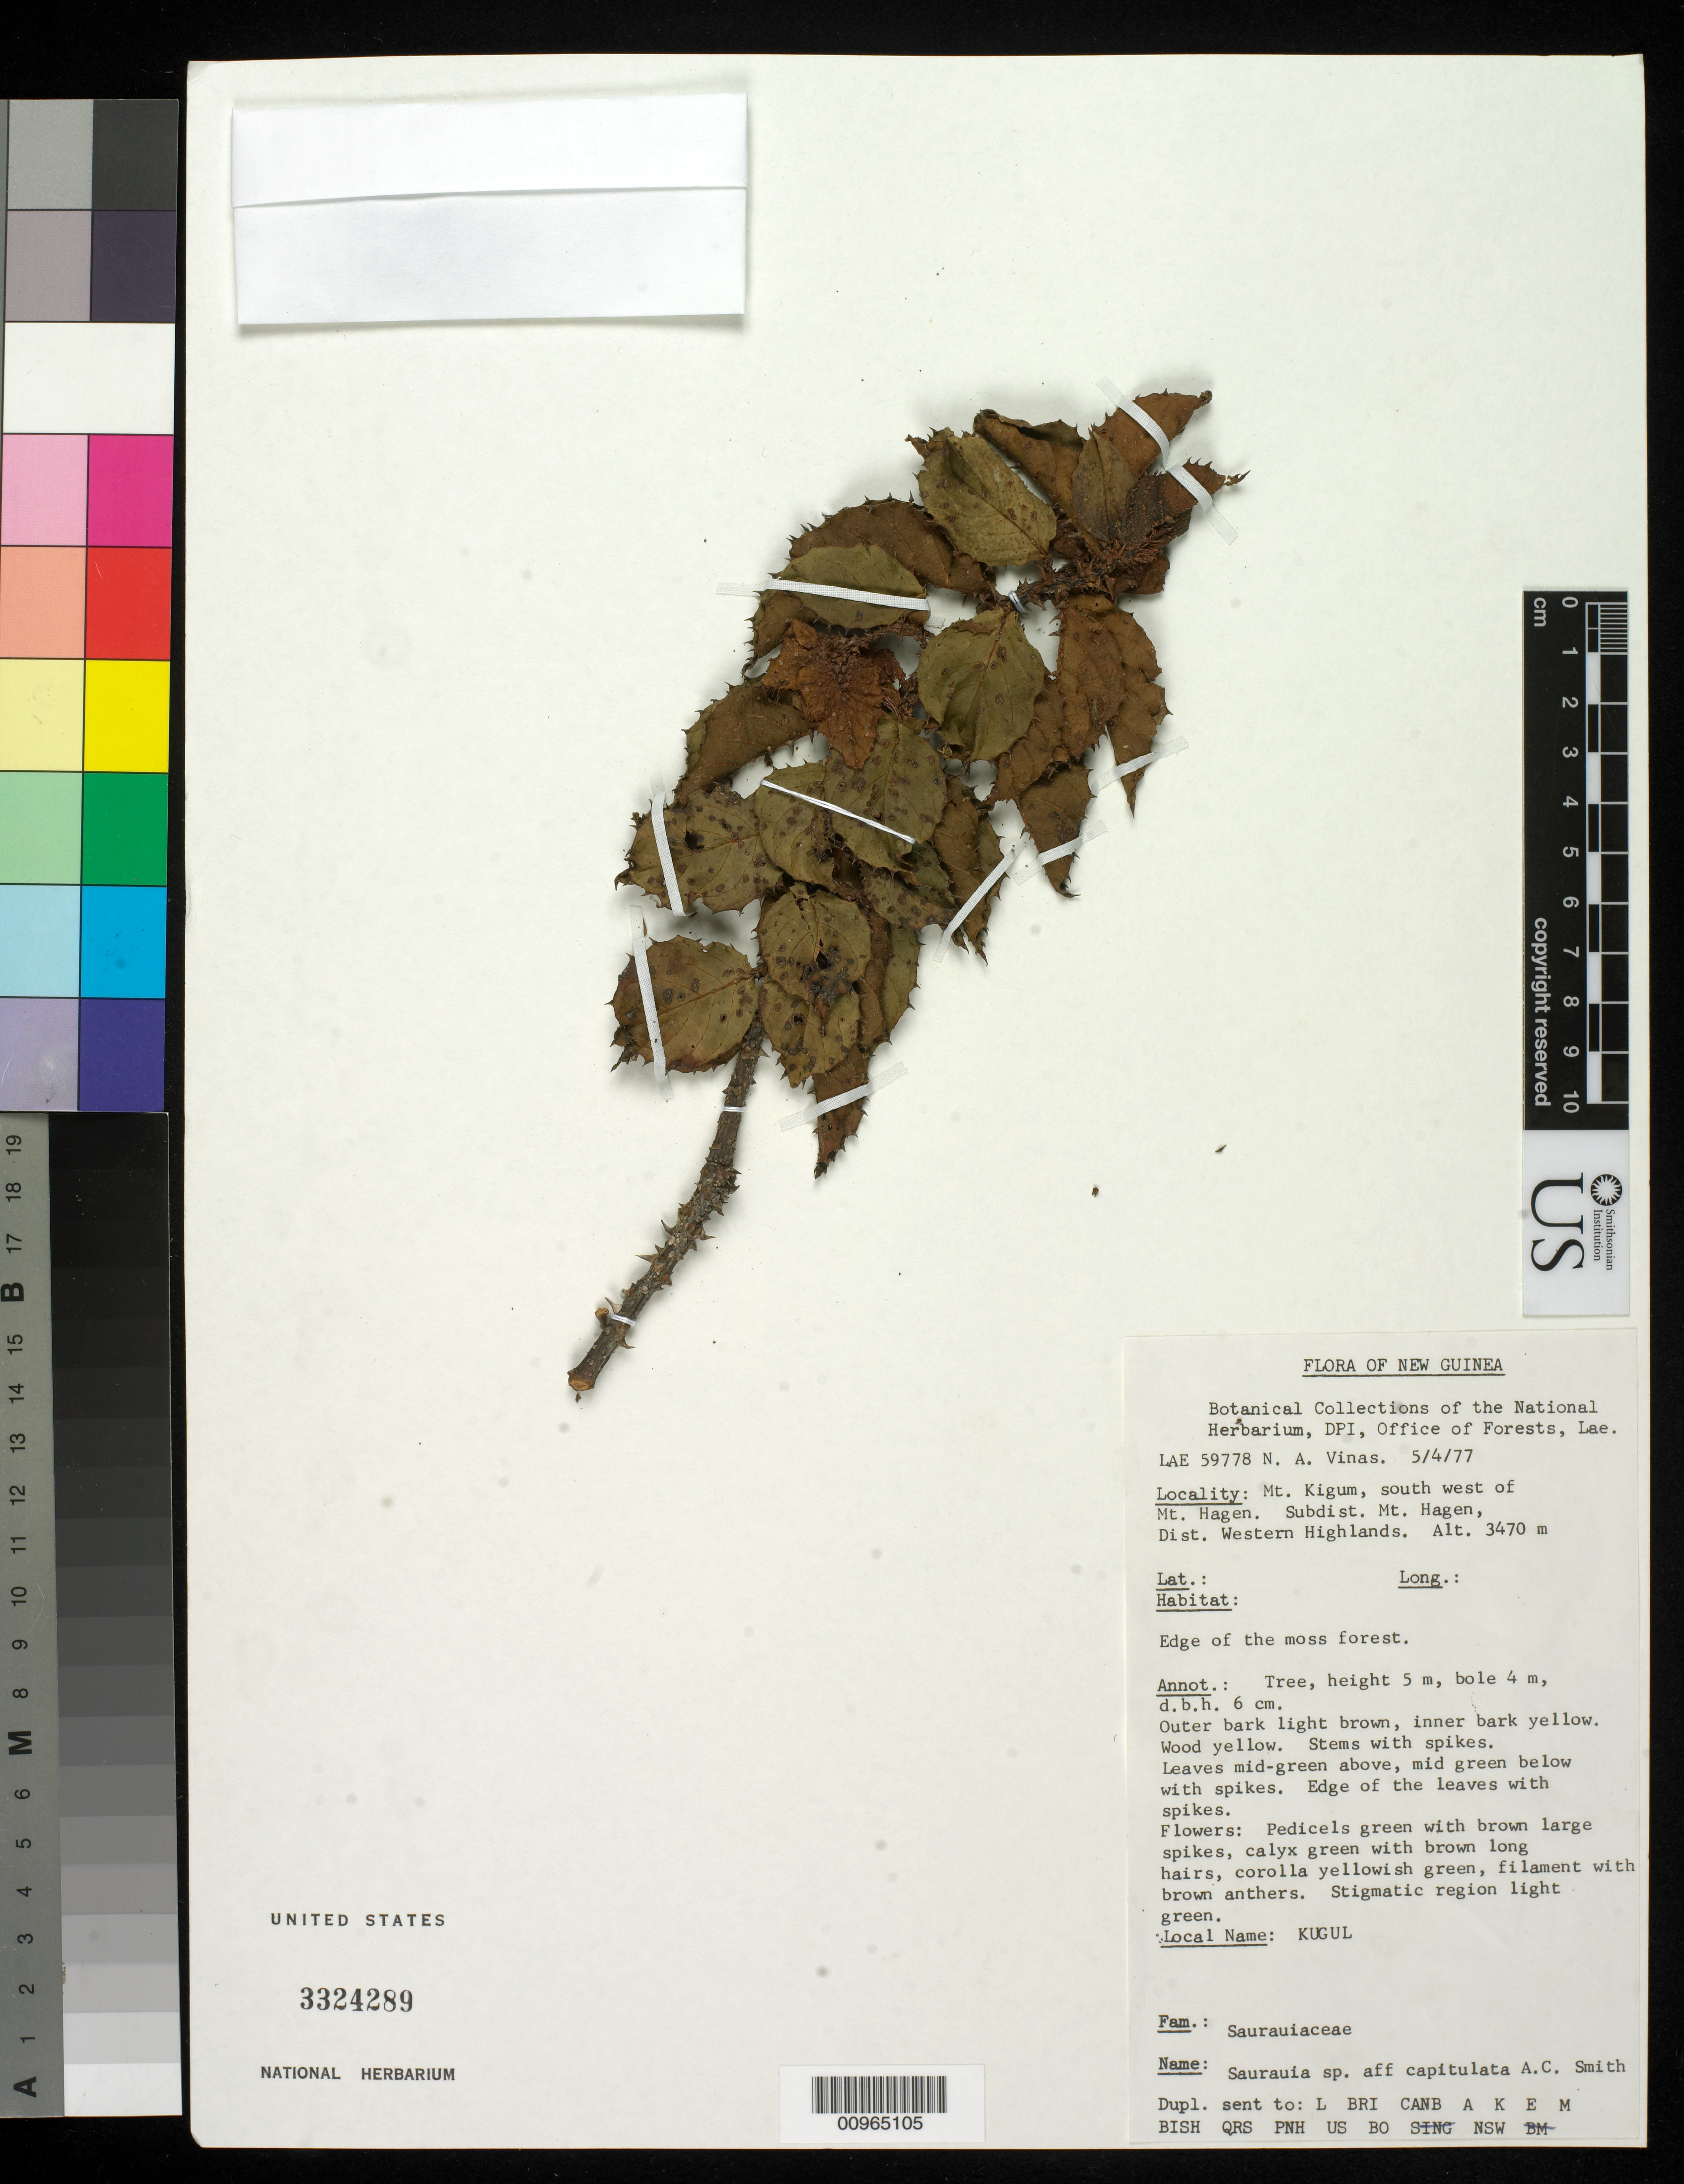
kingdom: Plantae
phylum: Tracheophyta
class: Magnoliopsida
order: Ericales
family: Actinidiaceae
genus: Saurauia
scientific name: Saurauia capitulata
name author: A.C. Sm.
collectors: A. Vinas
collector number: LAE 59778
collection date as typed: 05 Apr 1977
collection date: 1977-04-05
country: Papua New Guinea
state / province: Western Highlands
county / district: Mount Hagen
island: New Guinea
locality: Mt. Kigum, south west of Mt. Hagen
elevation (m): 3470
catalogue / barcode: US 3324289